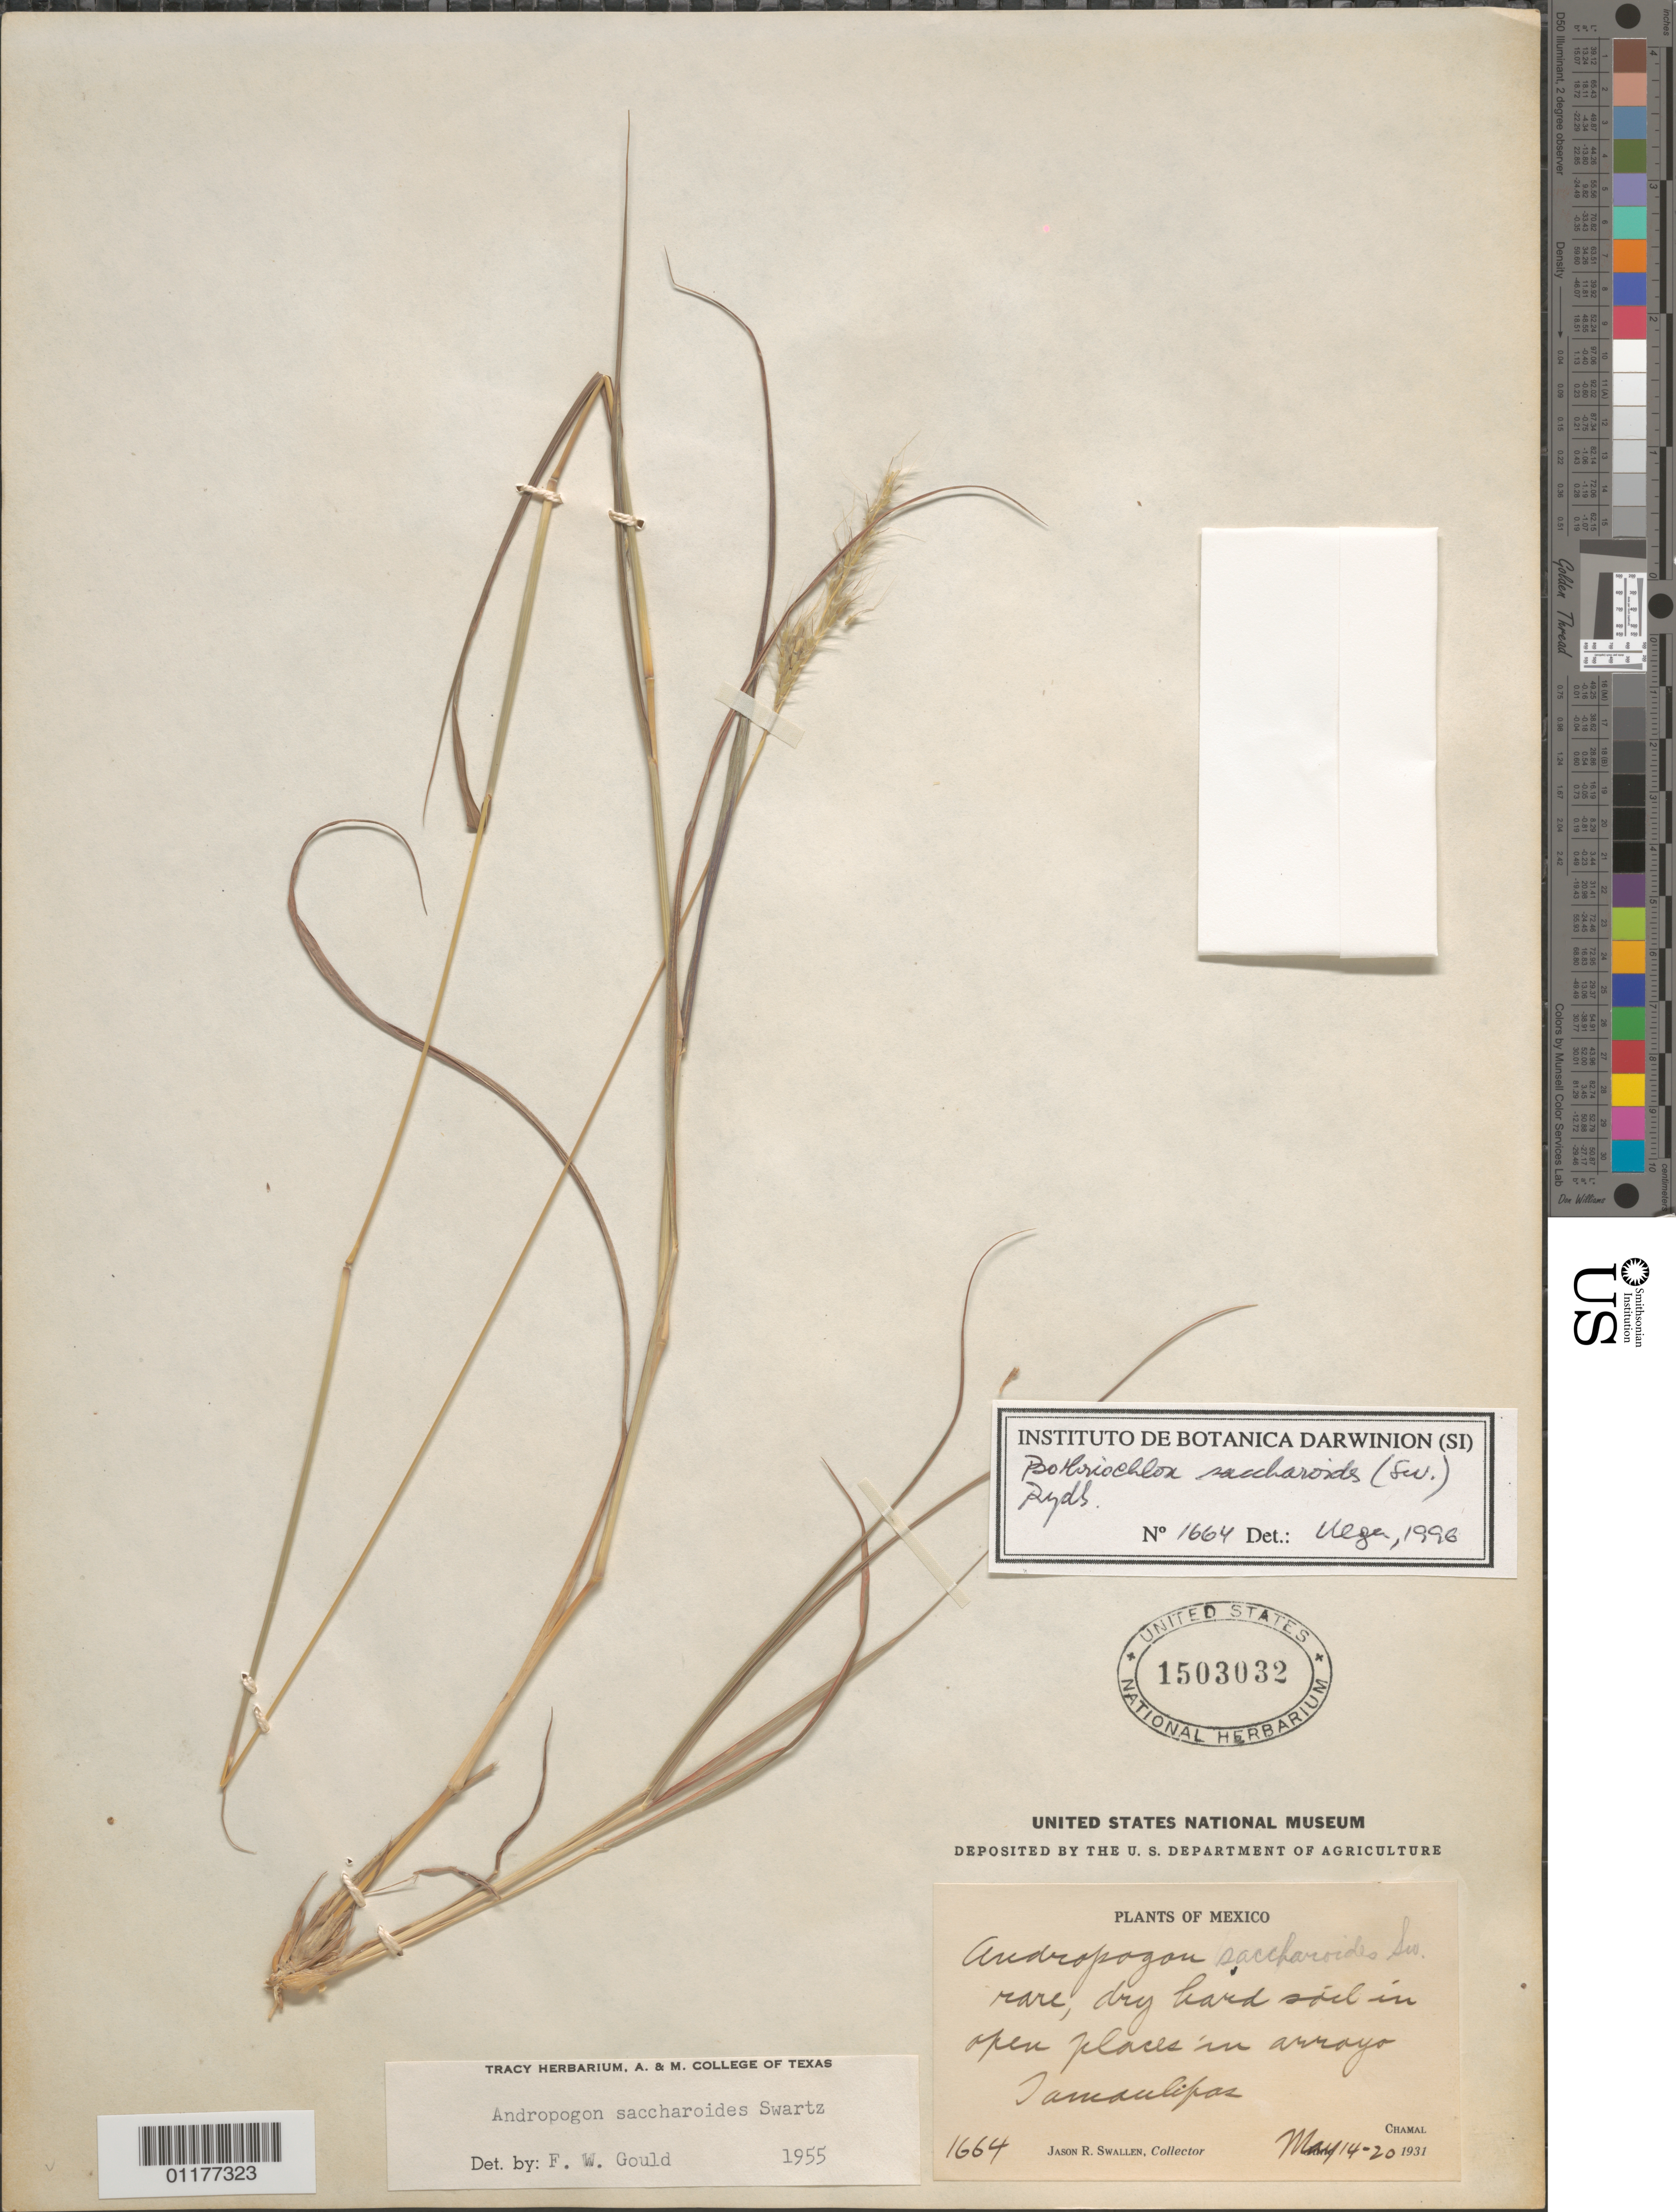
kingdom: Plantae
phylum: Tracheophyta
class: Liliopsida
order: Poales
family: Poaceae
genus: Bothriochloa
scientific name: Bothriochloa saccharoides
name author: (Sw.) Rydb.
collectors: J. R. Swallen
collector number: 1664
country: Mexico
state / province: Tamaulipas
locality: iN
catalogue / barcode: US 1503032